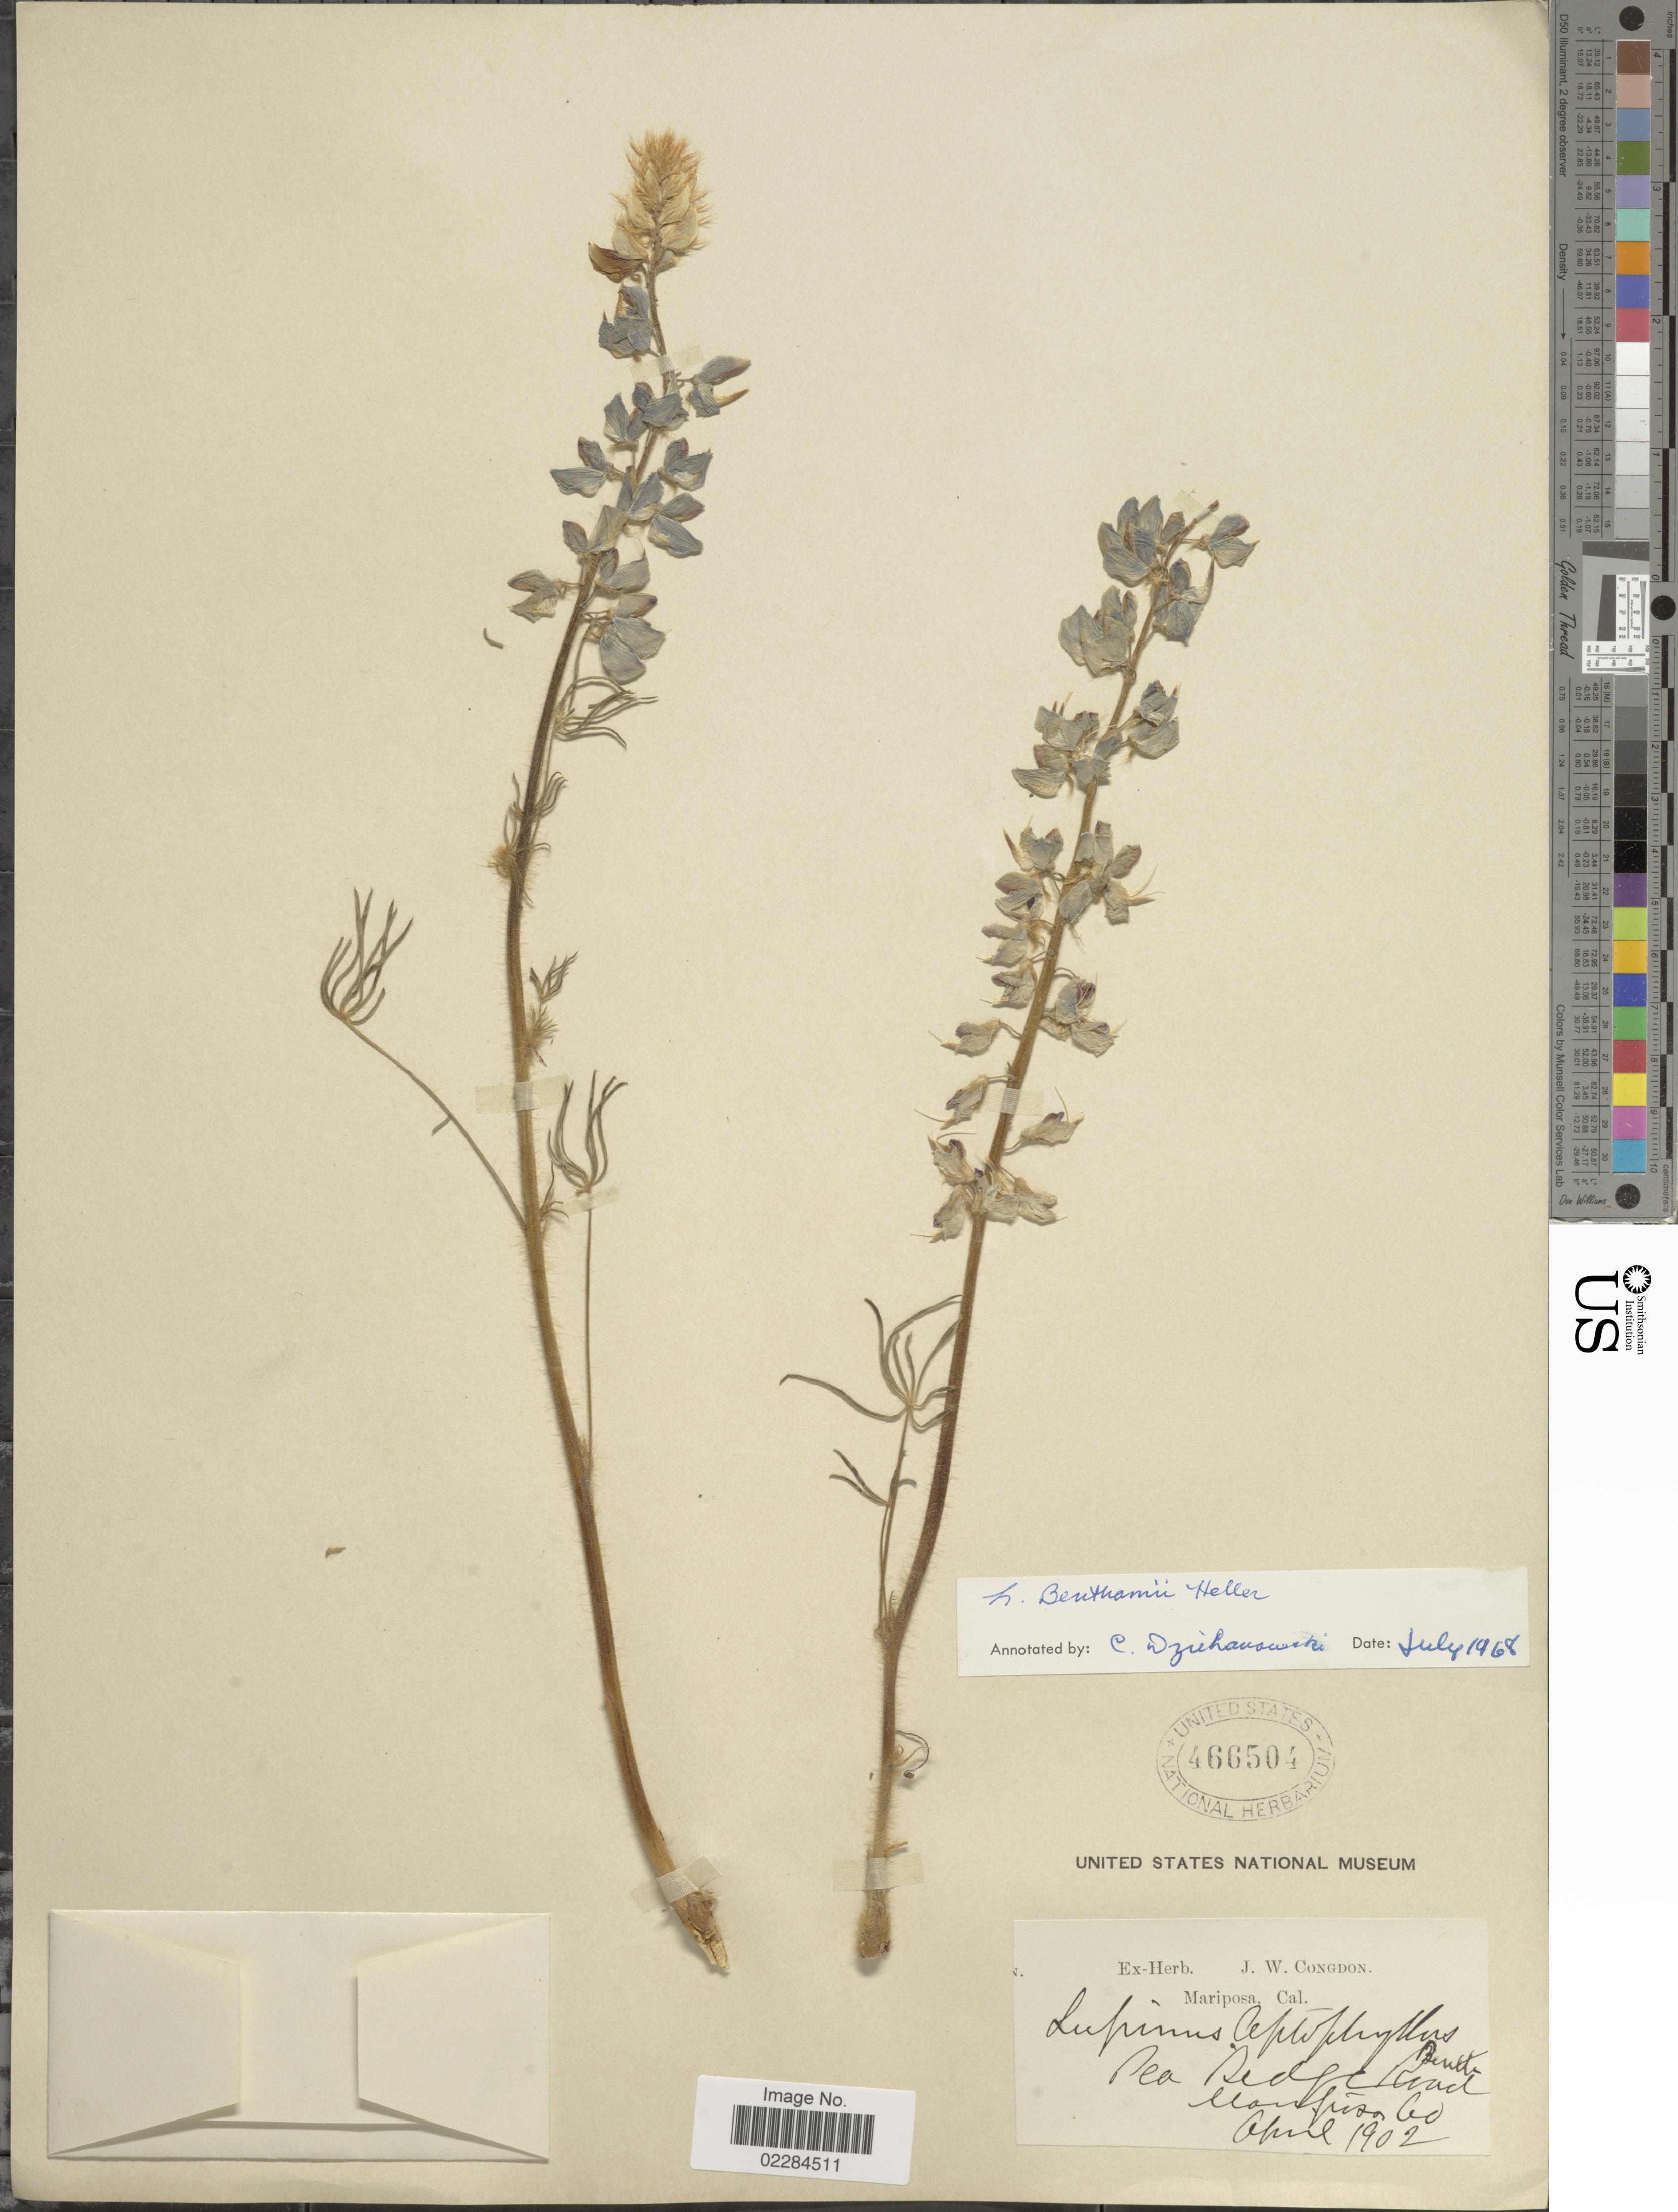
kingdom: Plantae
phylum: Tracheophyta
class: Magnoliopsida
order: Fabales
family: Fabaceae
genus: Lupinus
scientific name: Lupinus benthamii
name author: A. Heller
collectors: ex herb. J. W. Congdon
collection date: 1902-04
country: United States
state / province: California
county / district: Mariposa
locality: Mariposa, Pea Ridge Road, Mariposa Co.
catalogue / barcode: US 466504